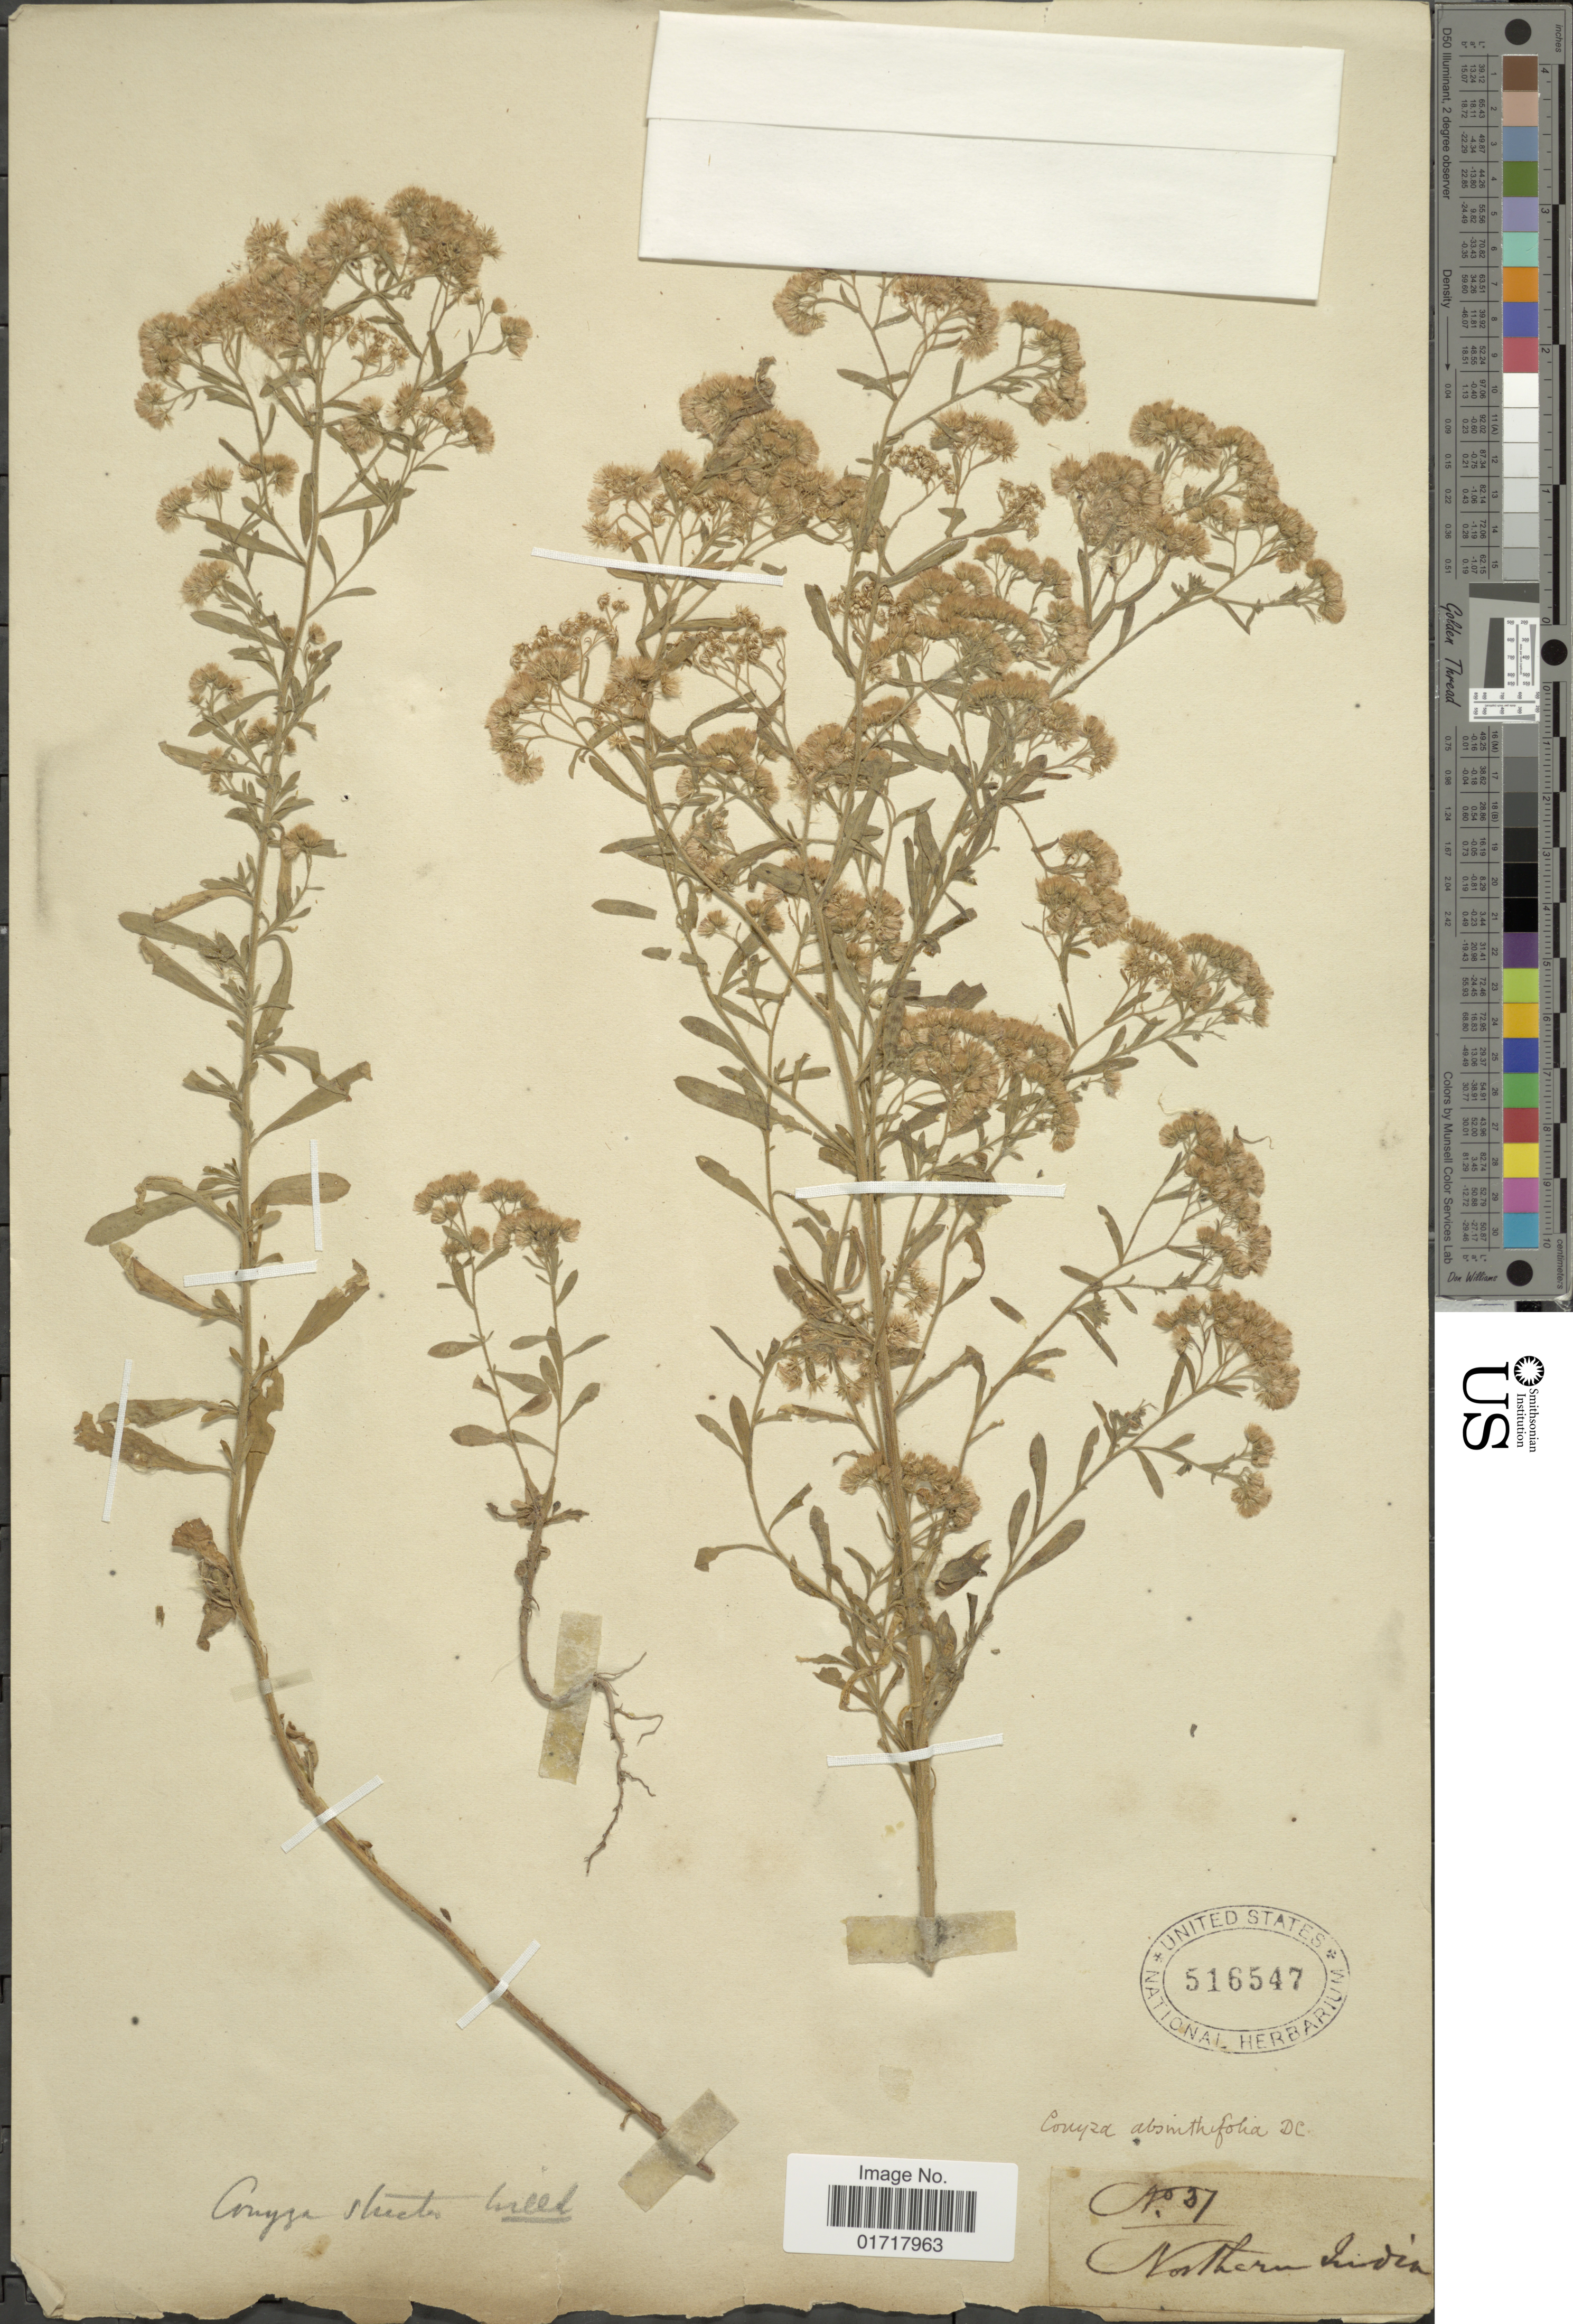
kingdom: Plantae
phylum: Tracheophyta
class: Magnoliopsida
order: Asterales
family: Asteraceae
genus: Conyza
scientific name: Conyza stricta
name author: (Chodat) Willd.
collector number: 37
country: India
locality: Northern India.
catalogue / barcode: US 516547